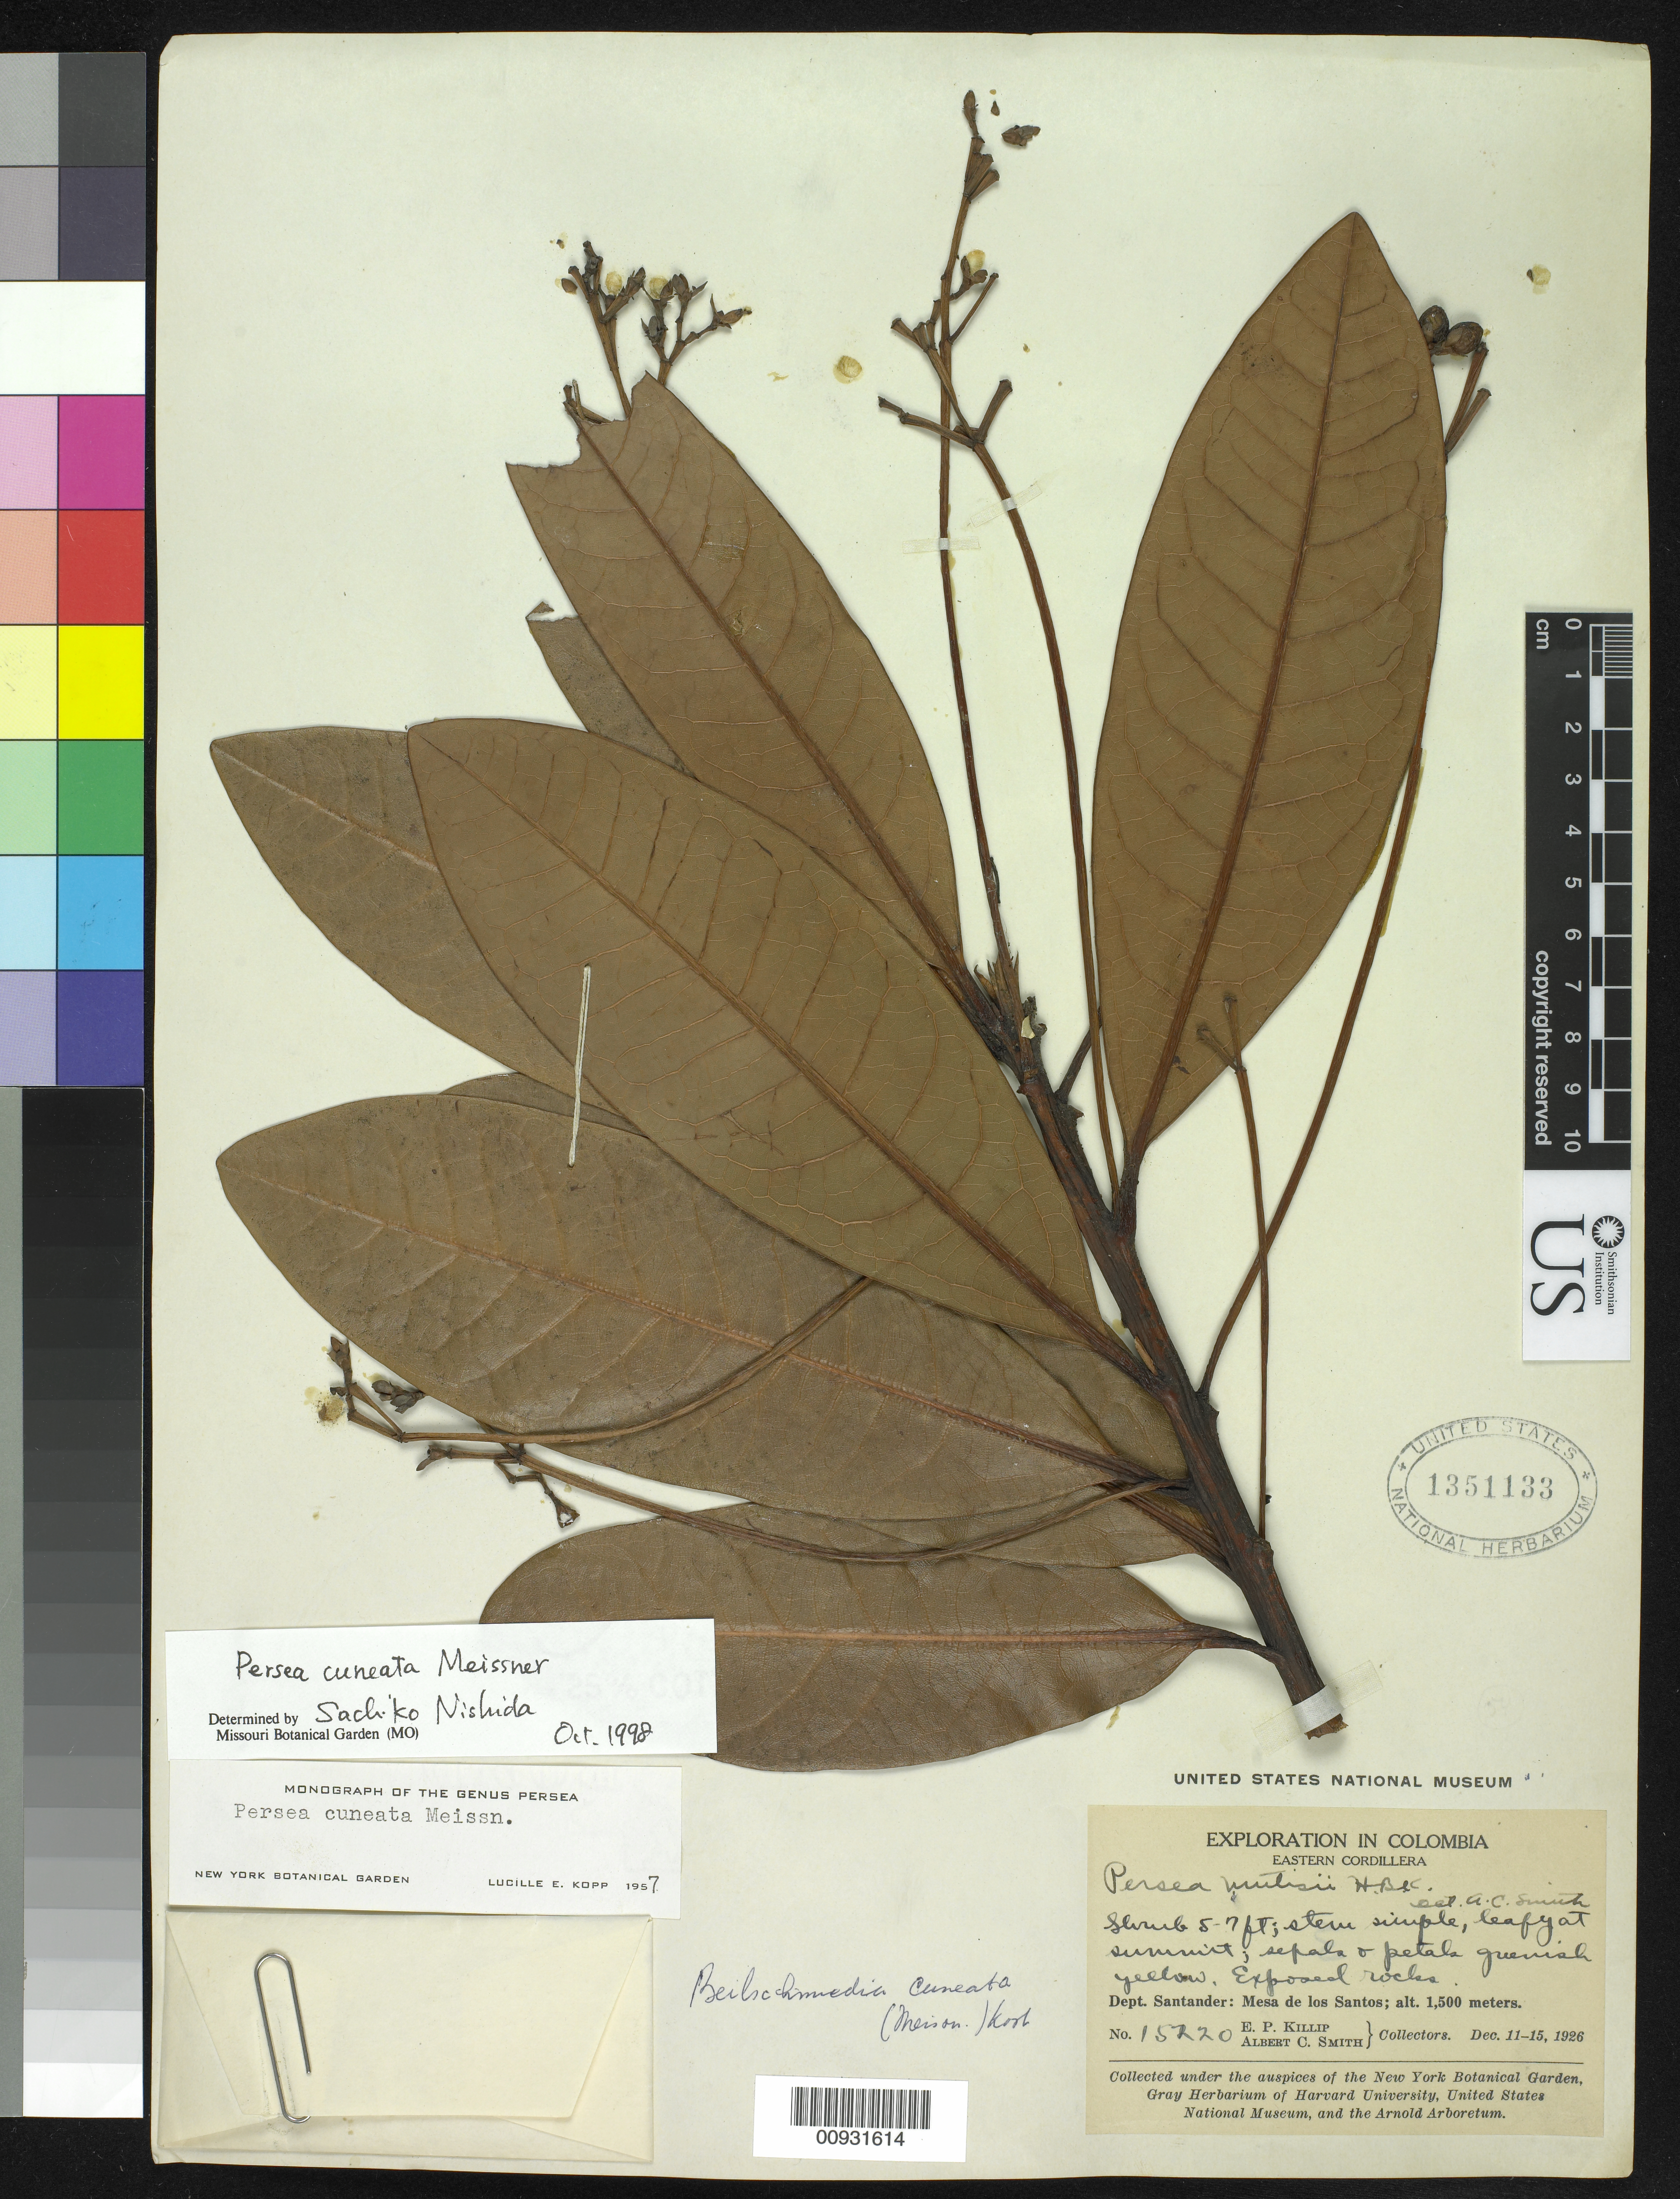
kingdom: Plantae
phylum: Tracheophyta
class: Magnoliopsida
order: Laurales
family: Lauraceae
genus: Persea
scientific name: Persea cuneata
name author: Meisn.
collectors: E. P. Killip & A. C. Smith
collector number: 15220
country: Colombia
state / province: Santander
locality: Mesa de Los Santos.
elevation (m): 1500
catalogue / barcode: US 1351133